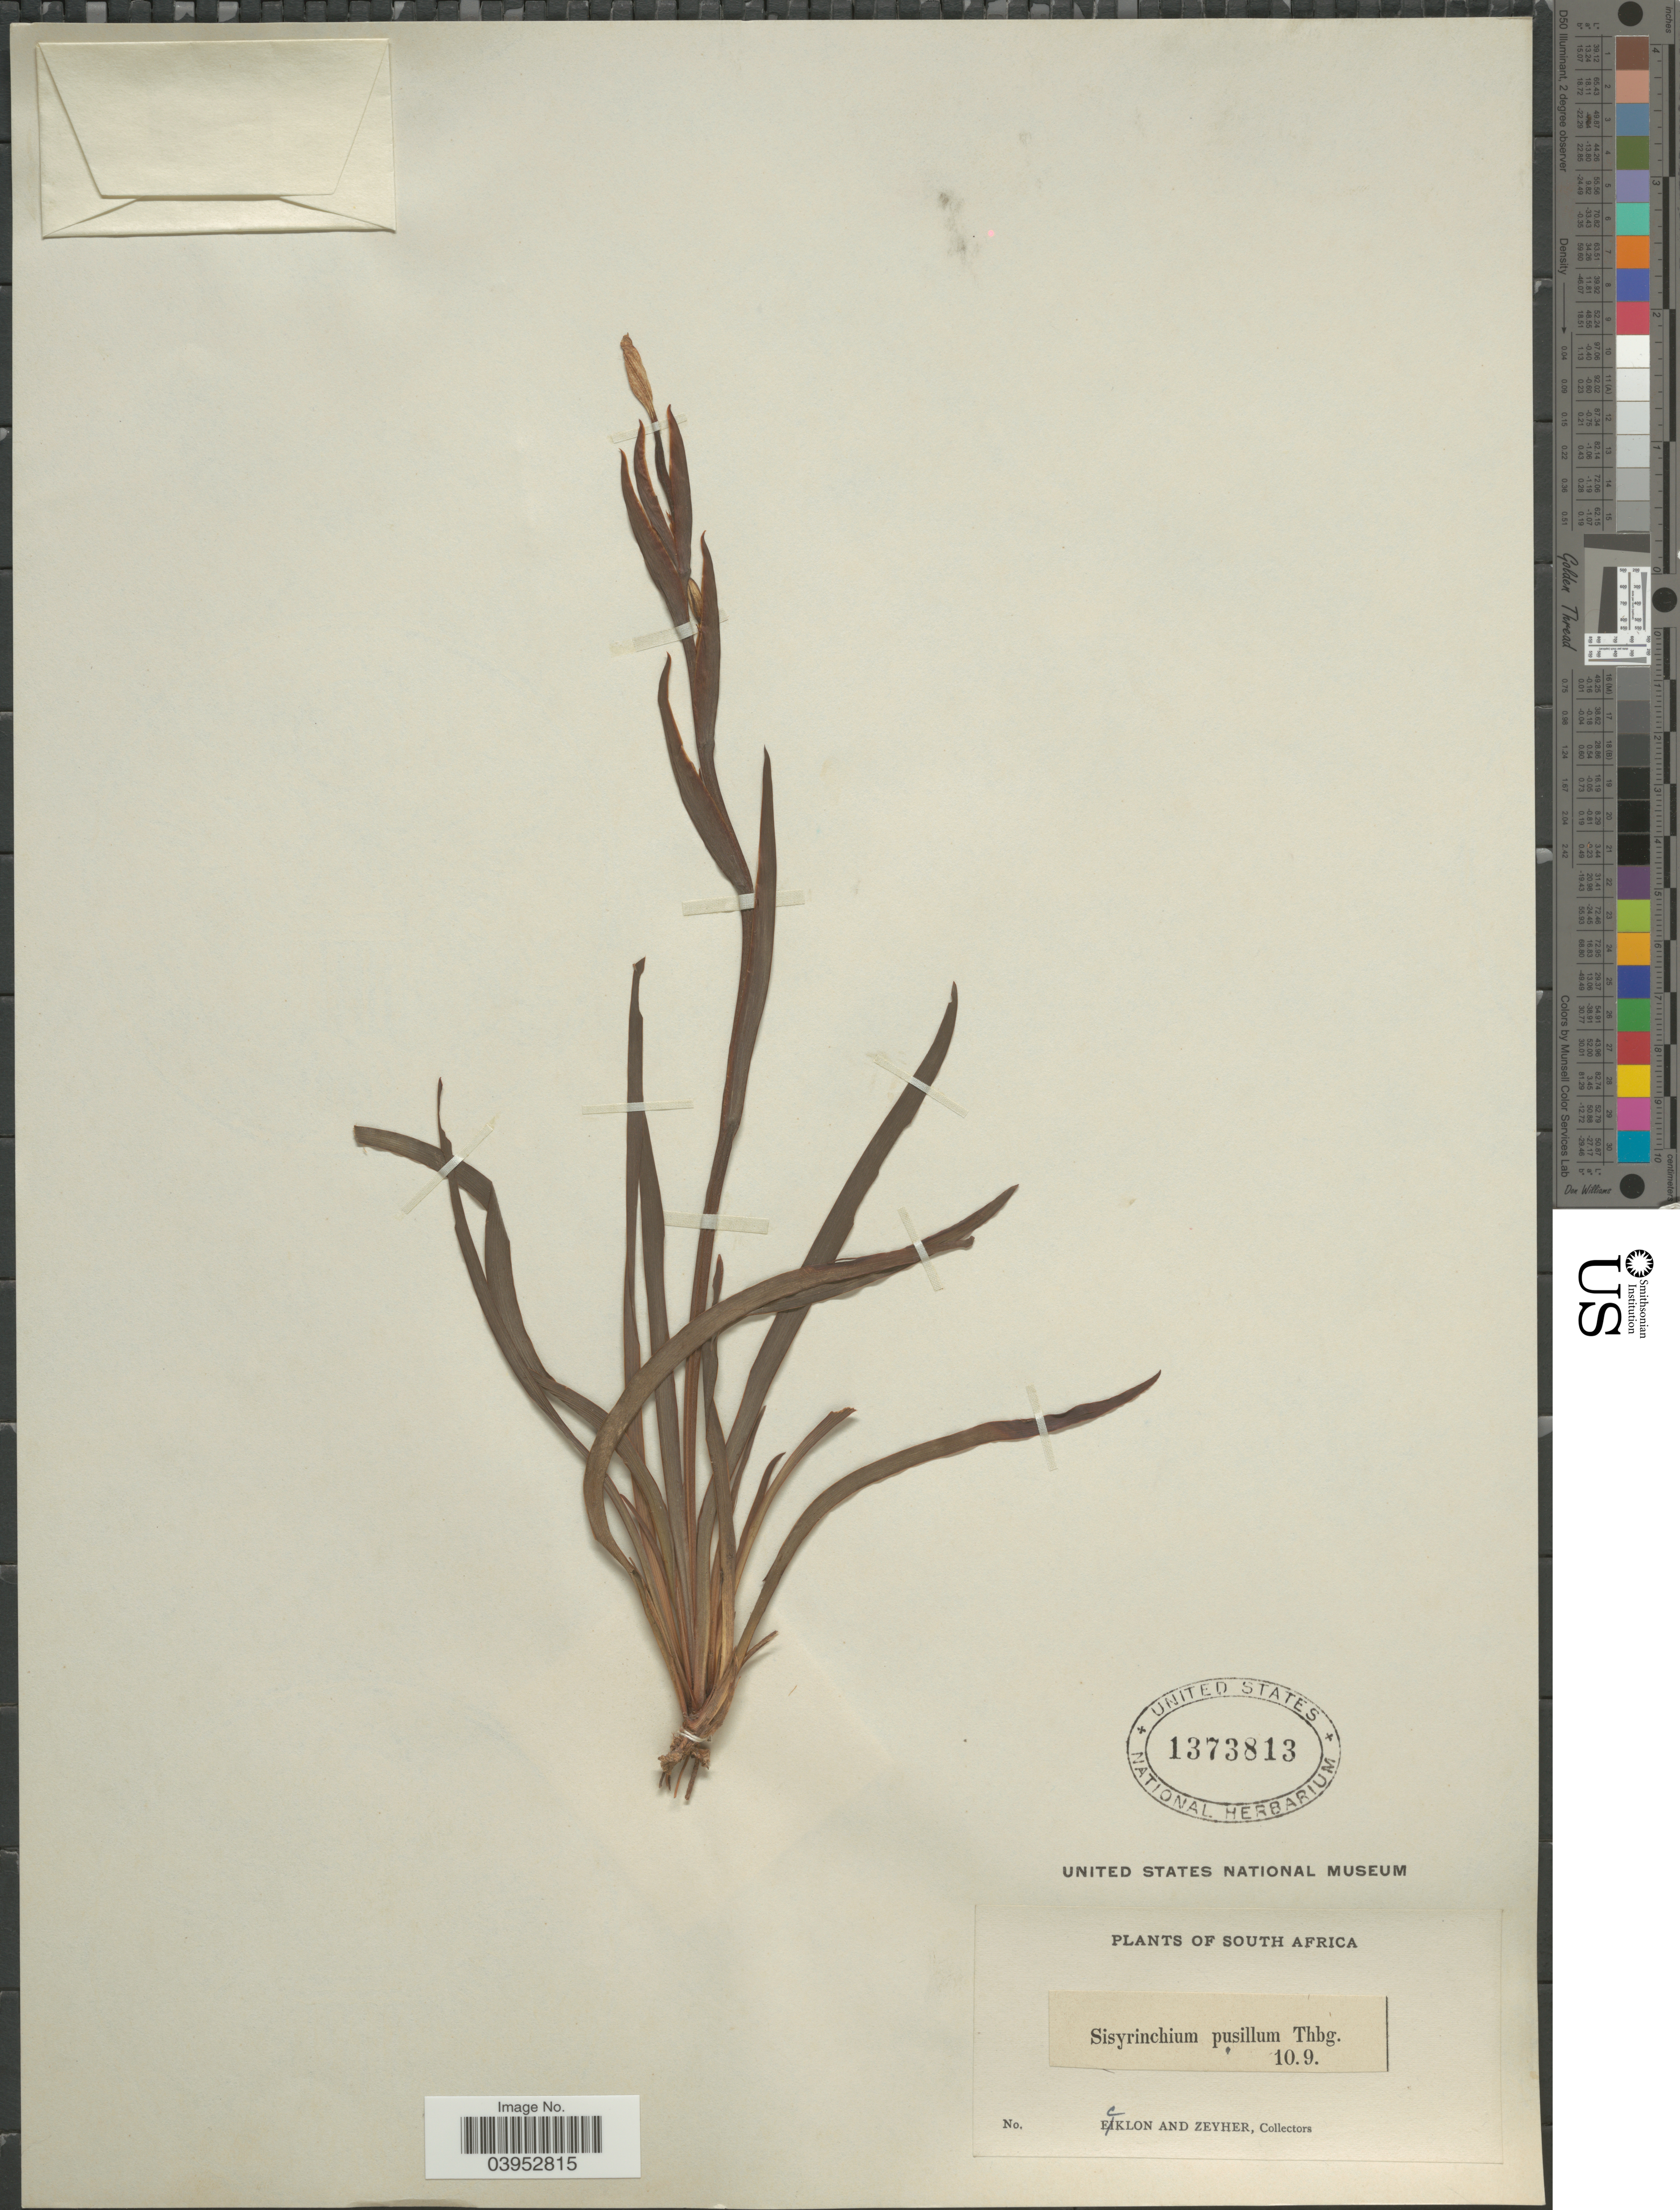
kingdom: Plantae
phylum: Tracheophyta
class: Liliopsida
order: Asparagales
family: Iridaceae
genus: Sisyrinchium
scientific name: Sisyrinchium pusillum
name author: Kunth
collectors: -. Ecklon & -. Zeyher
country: South Africa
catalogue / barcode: US 1373813